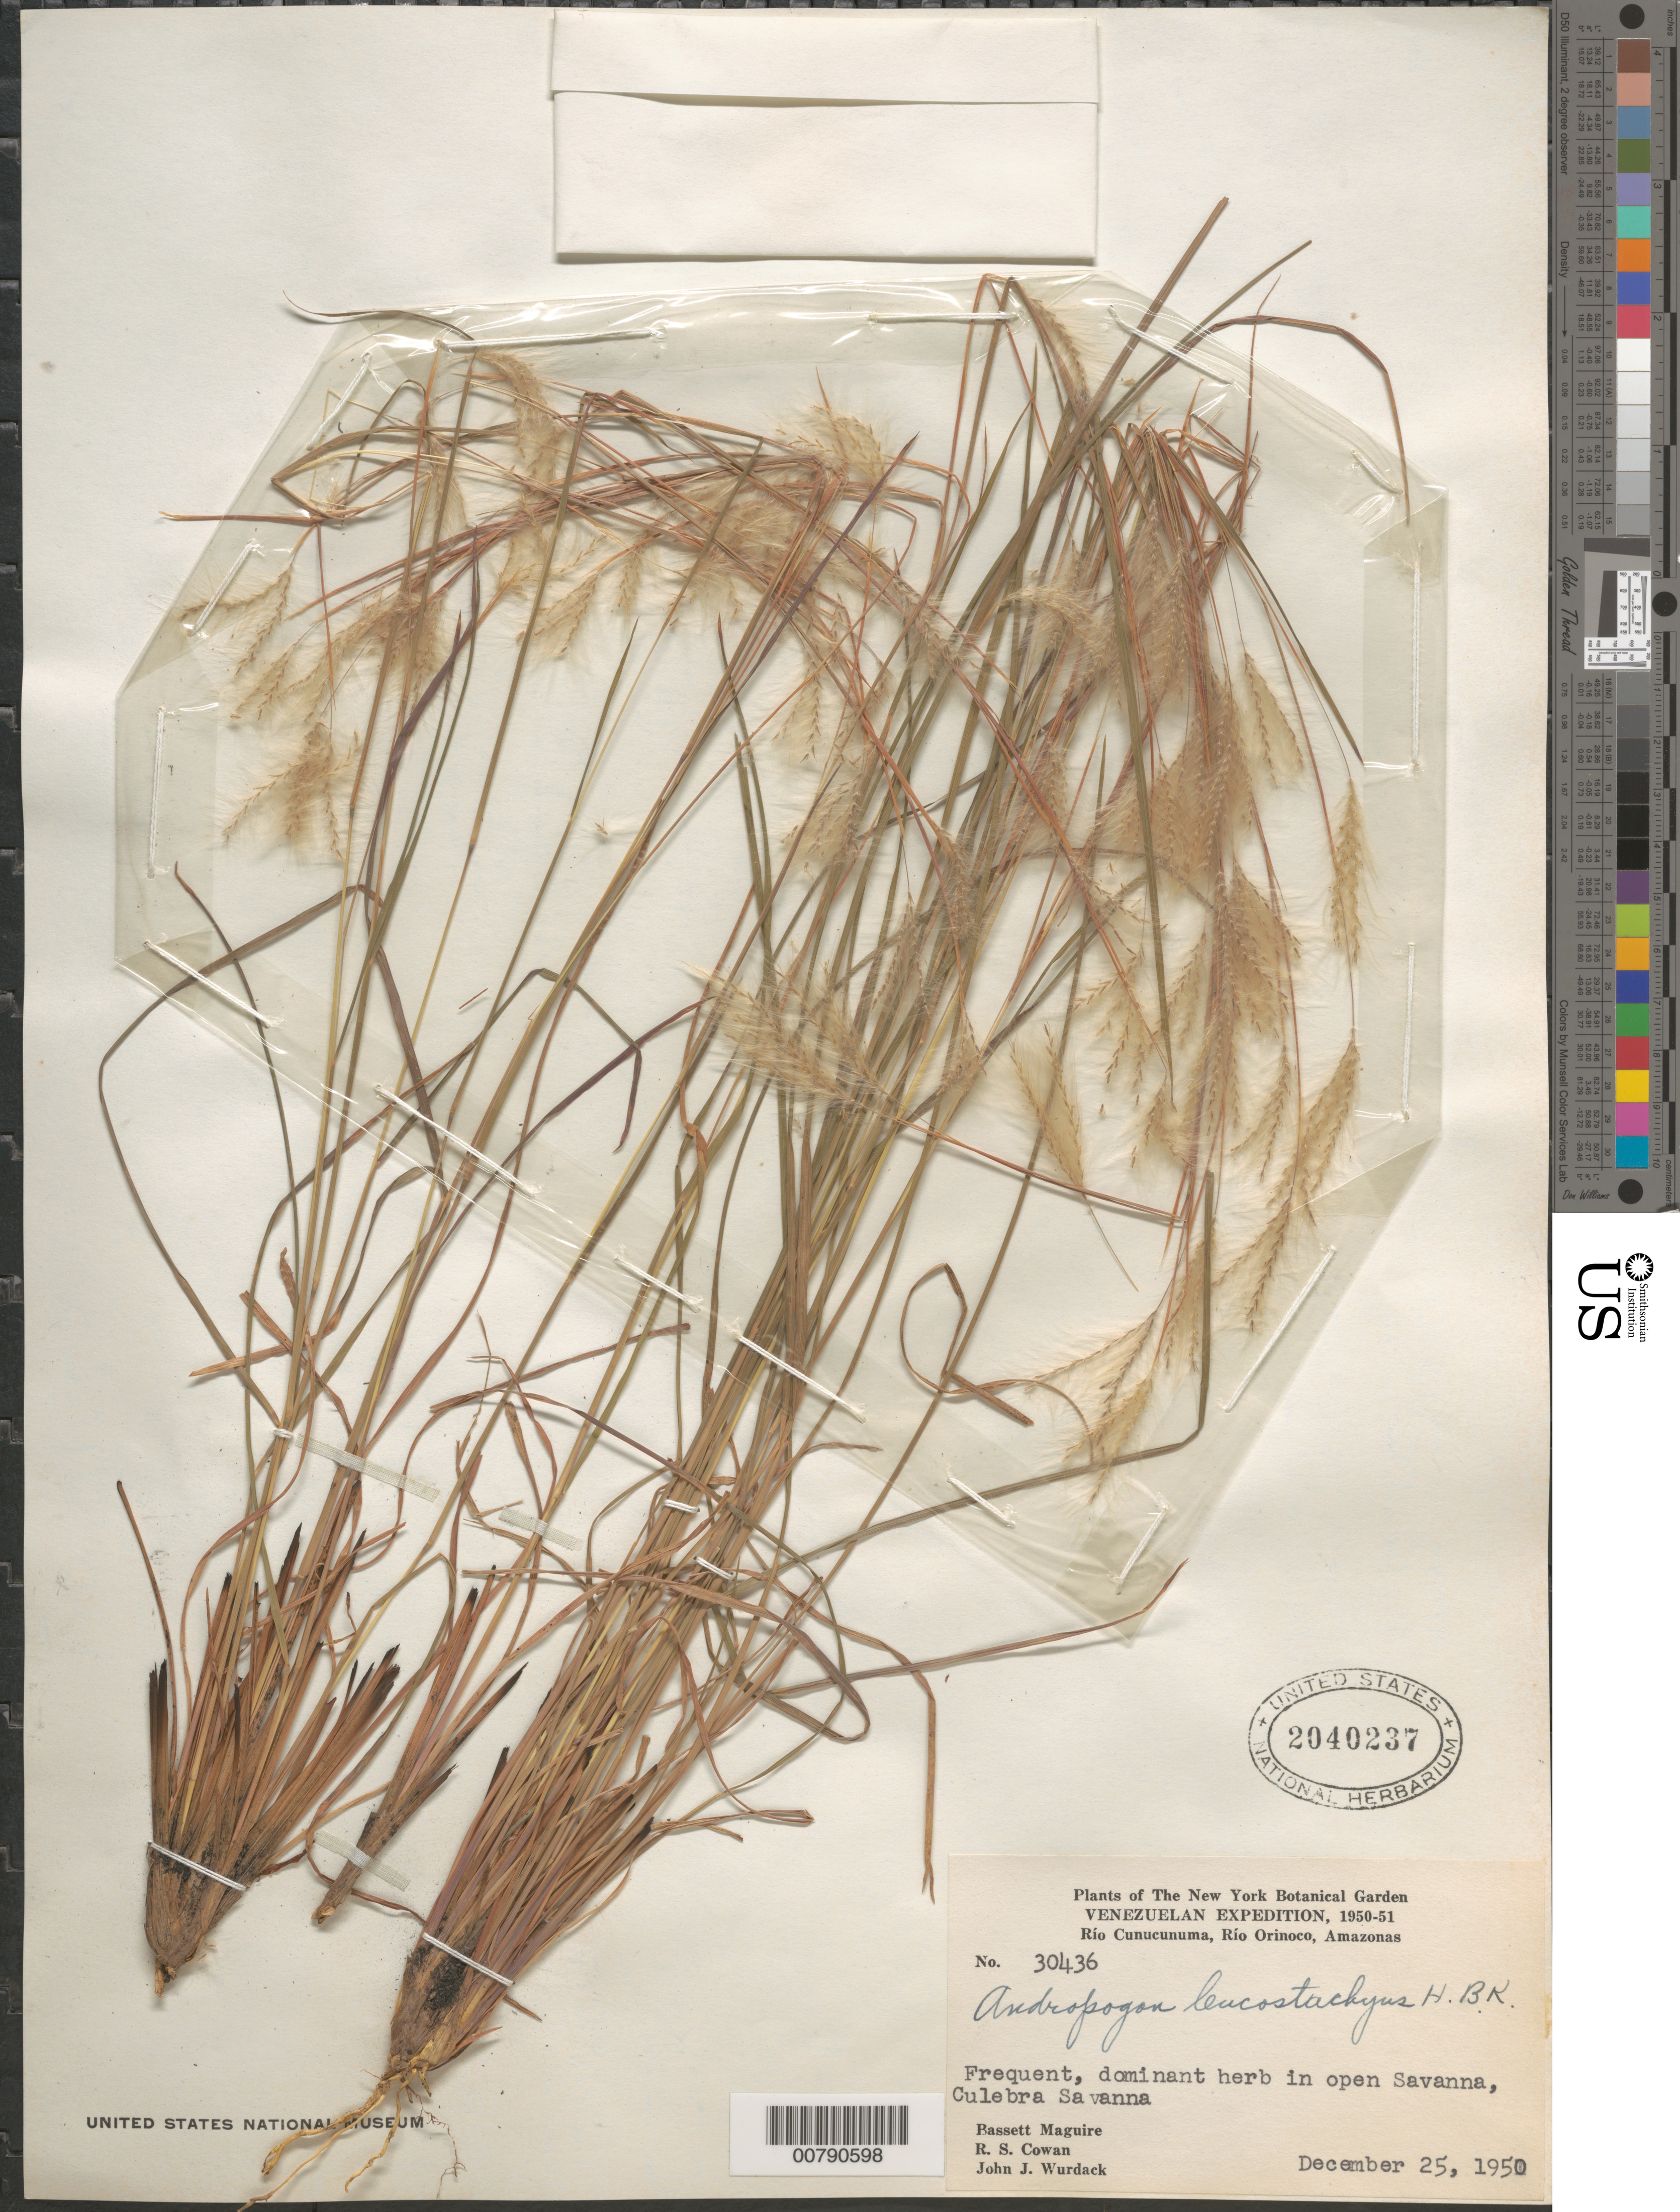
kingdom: Plantae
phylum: Tracheophyta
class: Liliopsida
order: Poales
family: Poaceae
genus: Andropogon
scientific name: Andropogon leucostachyus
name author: Kunth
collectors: B. Maguire, R. S. Cowan & J. J. Wurdack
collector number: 30436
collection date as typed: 25-Dec-50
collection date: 1950-12-25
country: Venezuela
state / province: Amazonas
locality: Cerro Duida, NW base; Culebra Savanna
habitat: Open savanna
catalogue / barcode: US 2040237